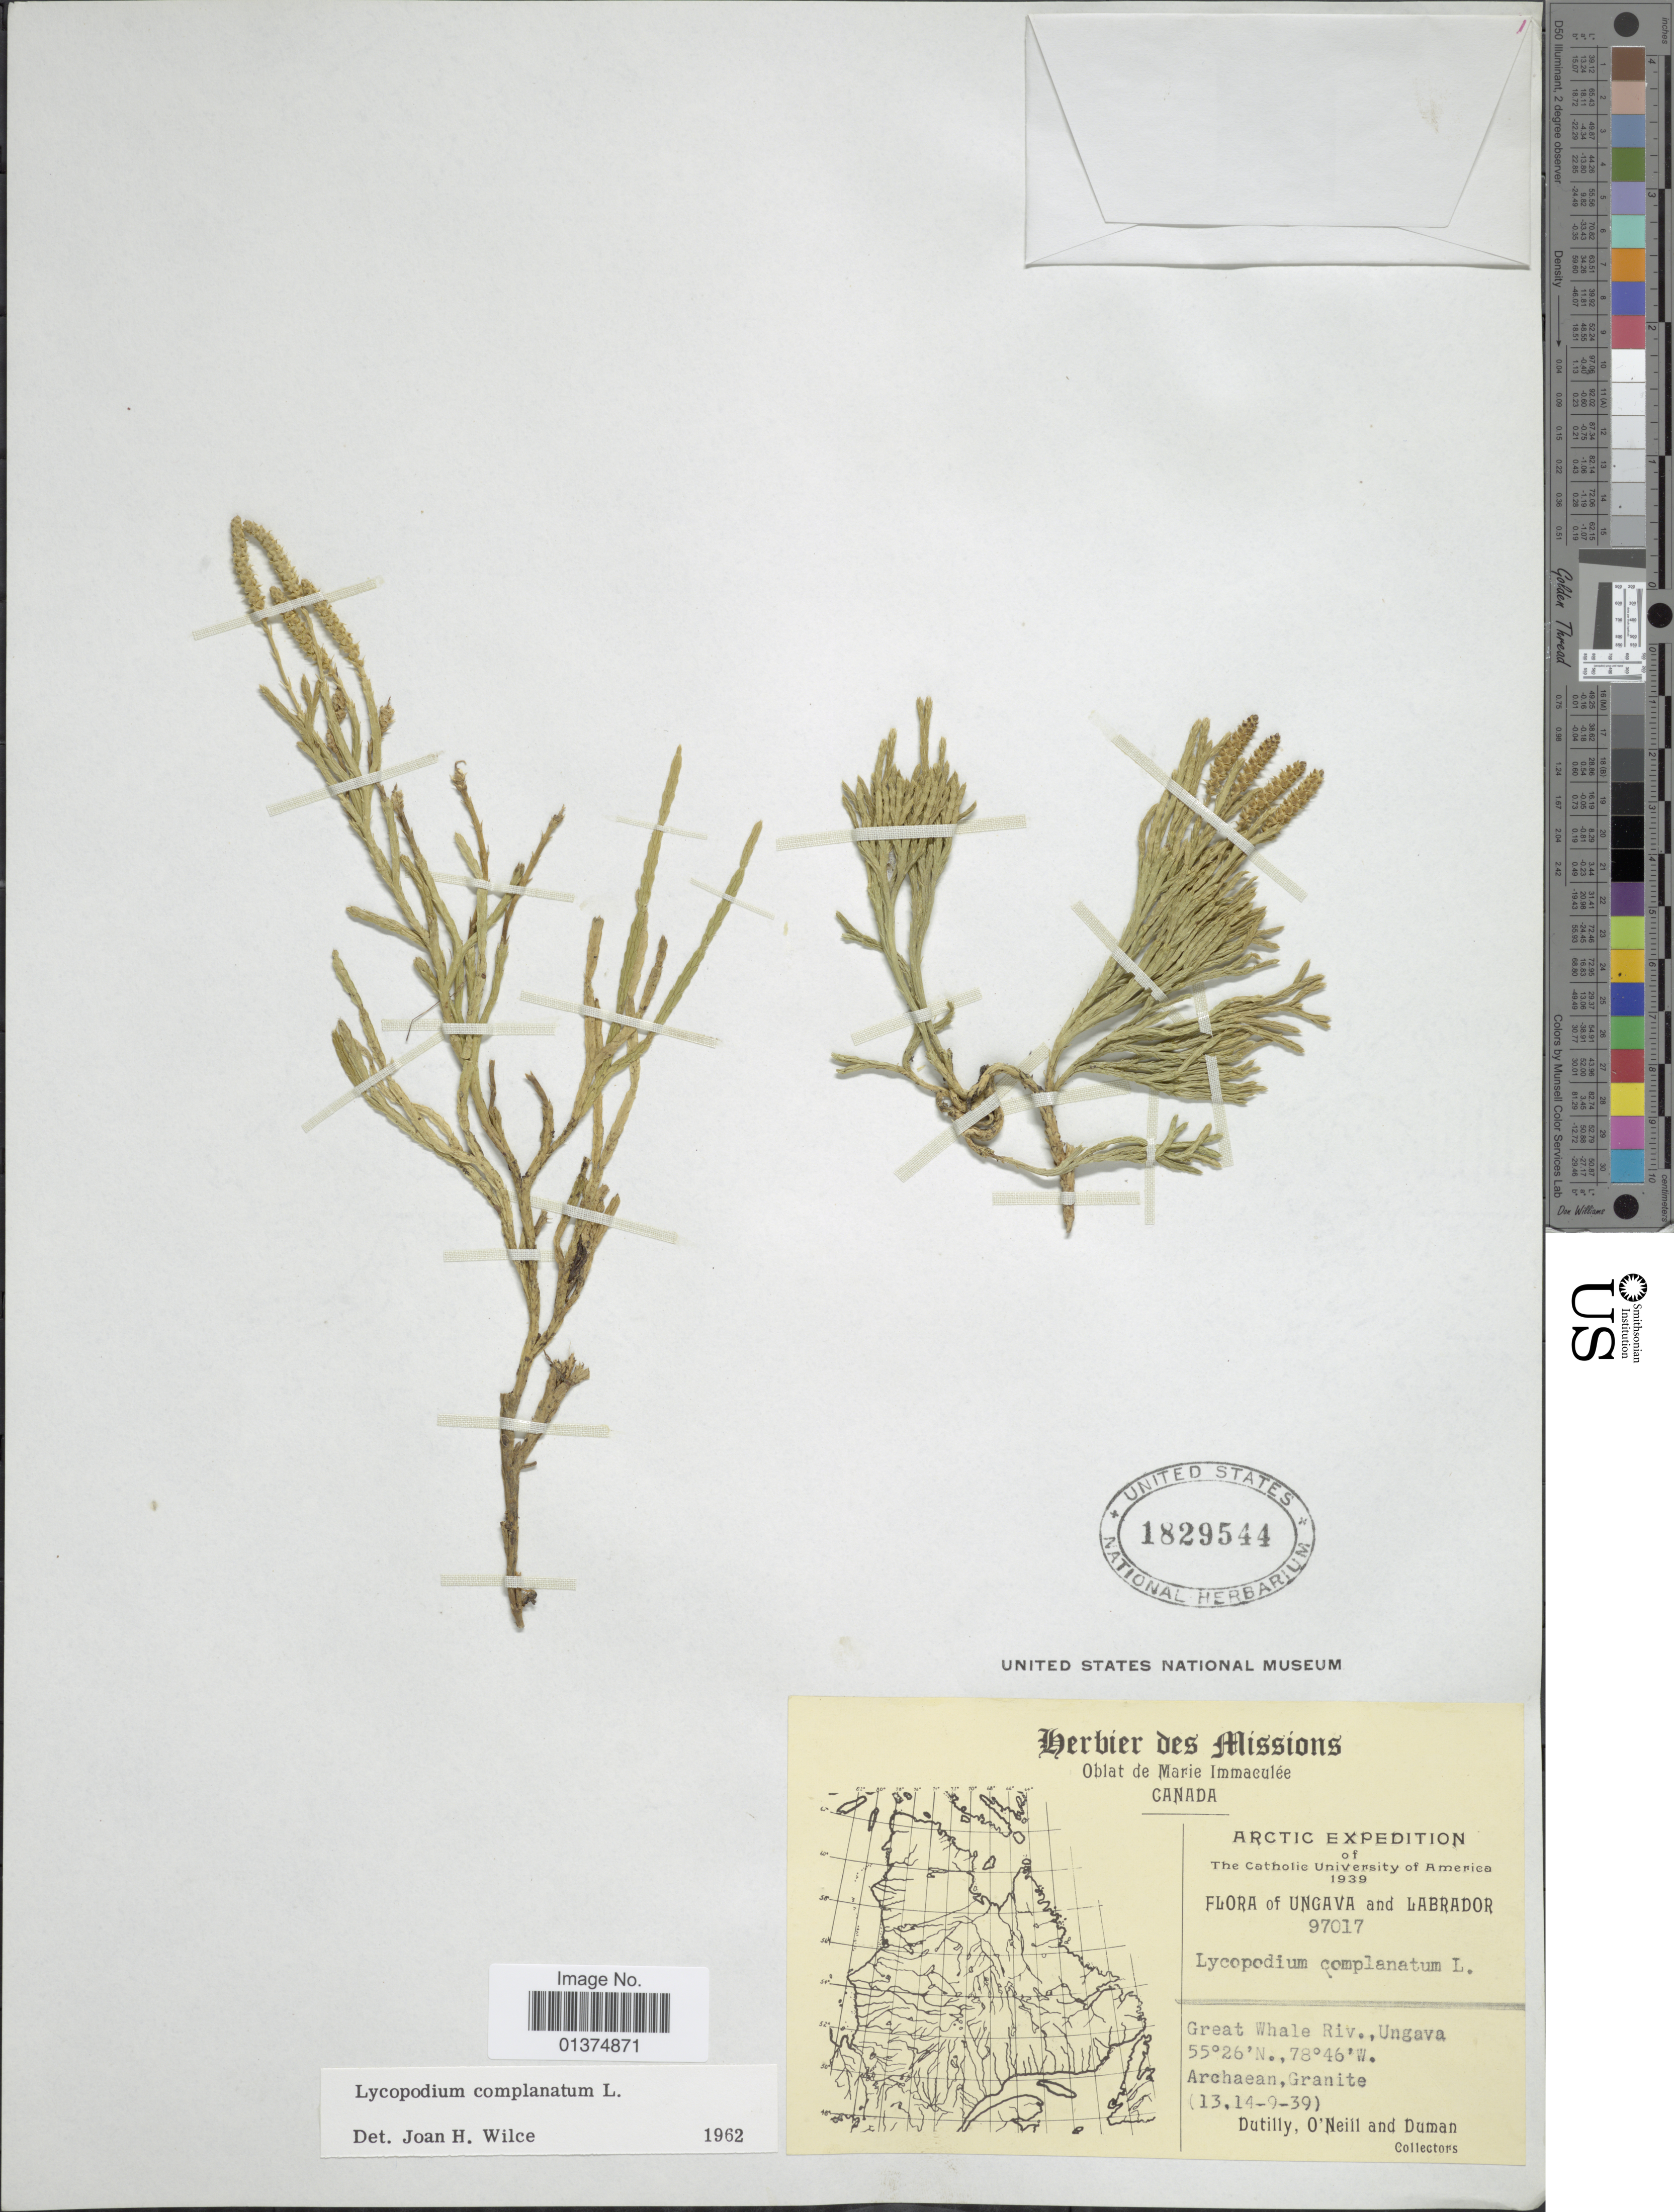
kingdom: Plantae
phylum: Tracheophyta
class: Lycopodiopsida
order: Lycopodiales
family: Lycopodiaceae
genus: Diphasiastrum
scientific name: Diphasiastrum complanatum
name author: (L.) Holub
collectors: -. Dutilly, O'Neil & -. Duman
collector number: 97017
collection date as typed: Transcribed d/m/y: 13/9/39 to 14/9/39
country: Canada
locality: Ungava and Labrador, Great Whale Rive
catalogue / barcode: US 1829544